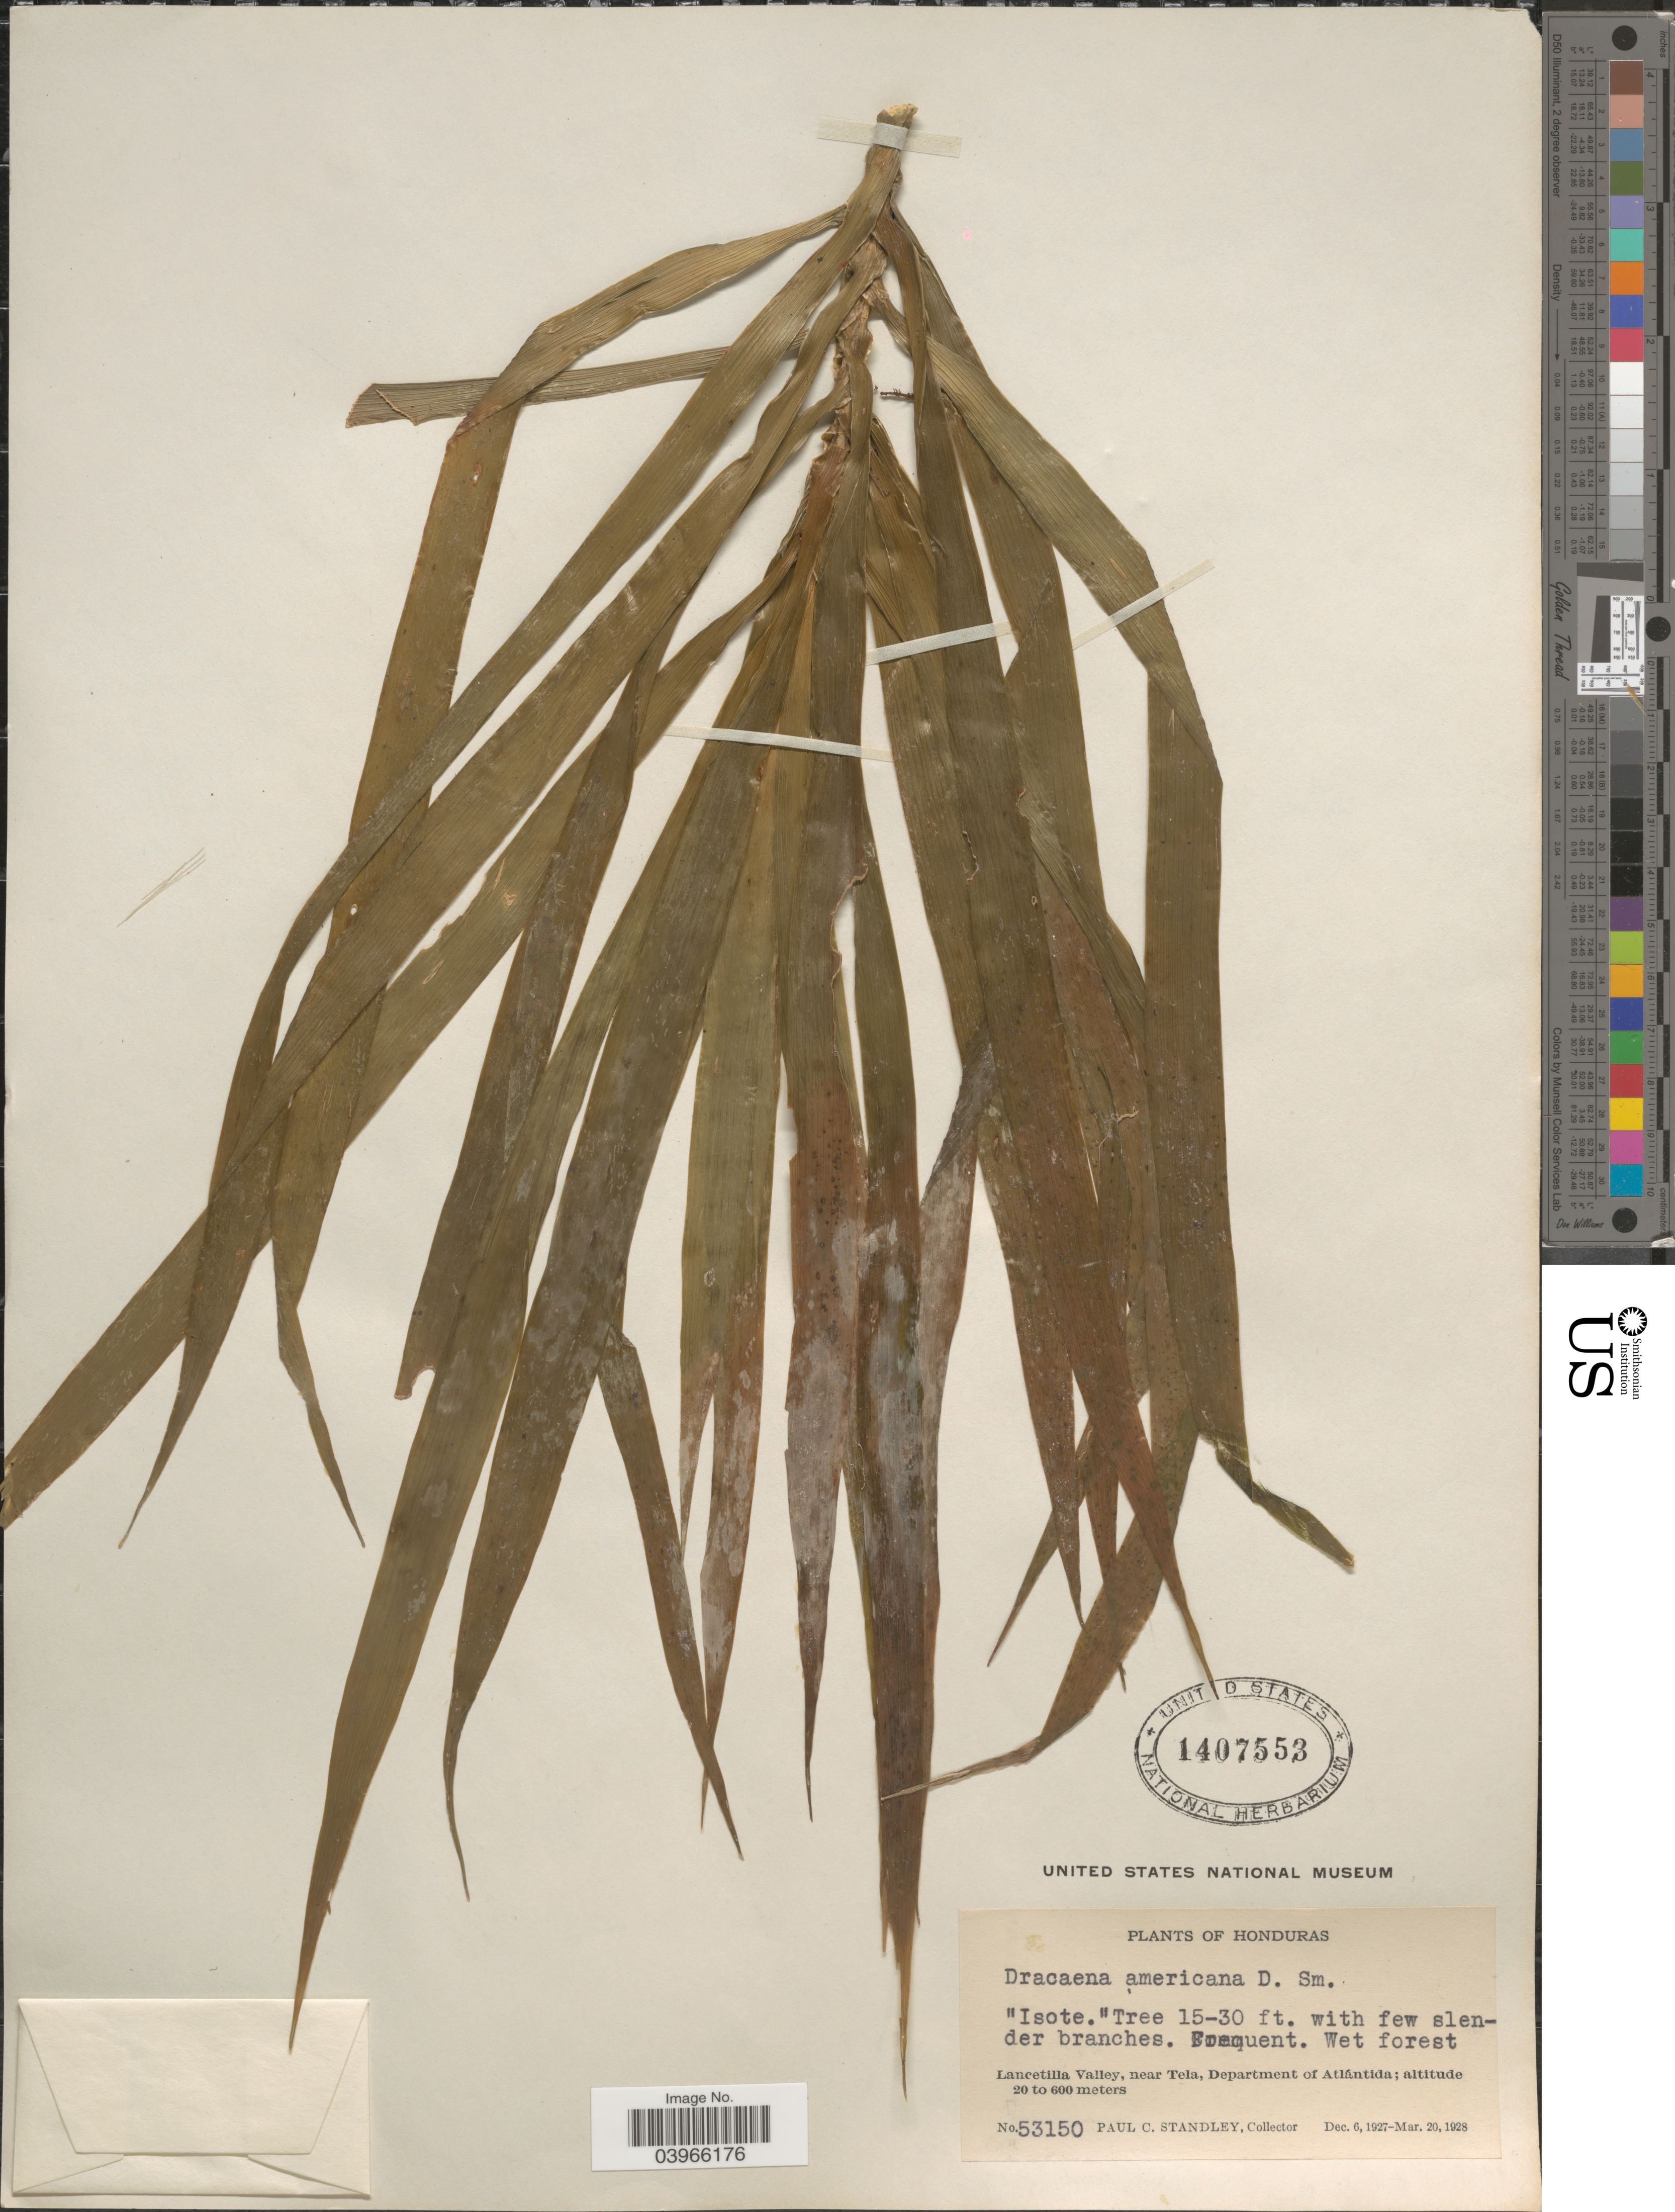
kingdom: Plantae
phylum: Tracheophyta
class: Liliopsida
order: Asparagales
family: Asparagaceae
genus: Dracaena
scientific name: Dracaena americana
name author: Donn. Sm. in Sarg.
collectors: P. C. Standley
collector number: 53150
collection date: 1927-12-06/1928-03-20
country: Honduras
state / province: Atlantida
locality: Lancetilla Valley, near Tela, Department of Atlántida.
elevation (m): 20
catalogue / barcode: US 1407553